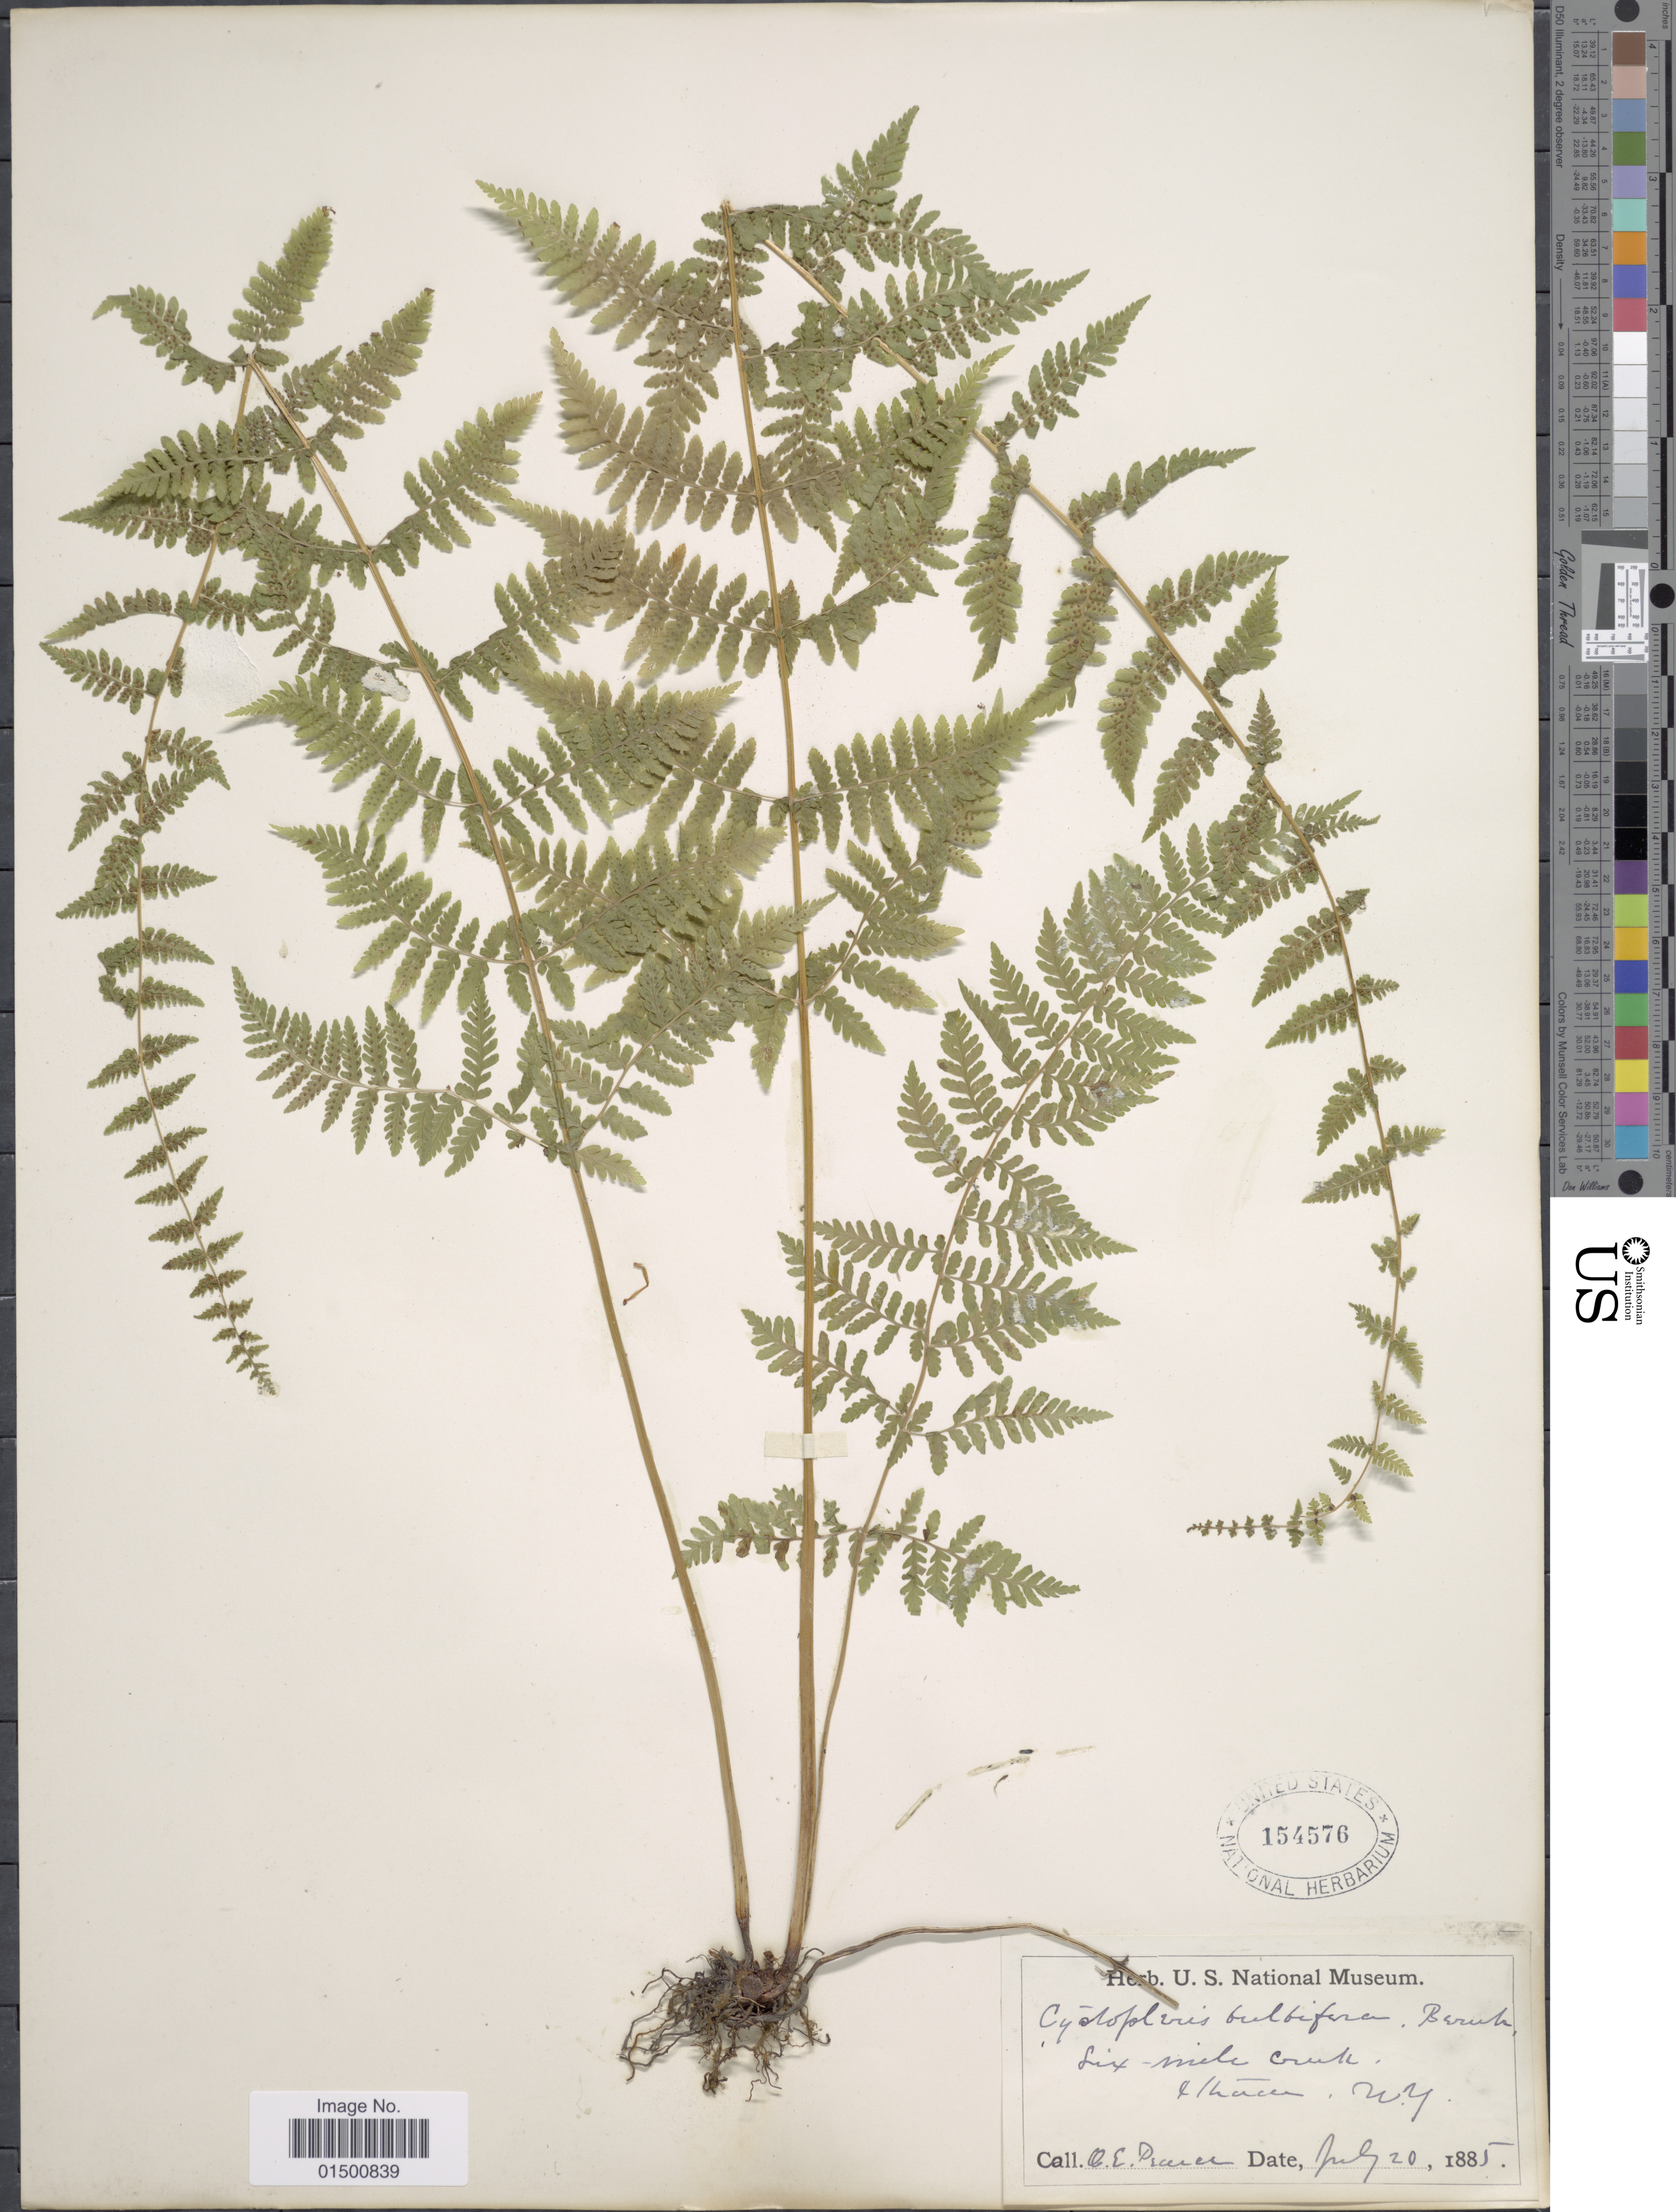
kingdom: Plantae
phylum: Tracheophyta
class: Polypodiopsida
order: Polypodiales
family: Cystopteridaceae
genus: Cystopteris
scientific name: Cystopteris bulbifera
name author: (L.) Bernh.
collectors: O. E. Pearce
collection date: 1885-07-20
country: United States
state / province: New York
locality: Six-mile Creek, Ithaca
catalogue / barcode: US 154576